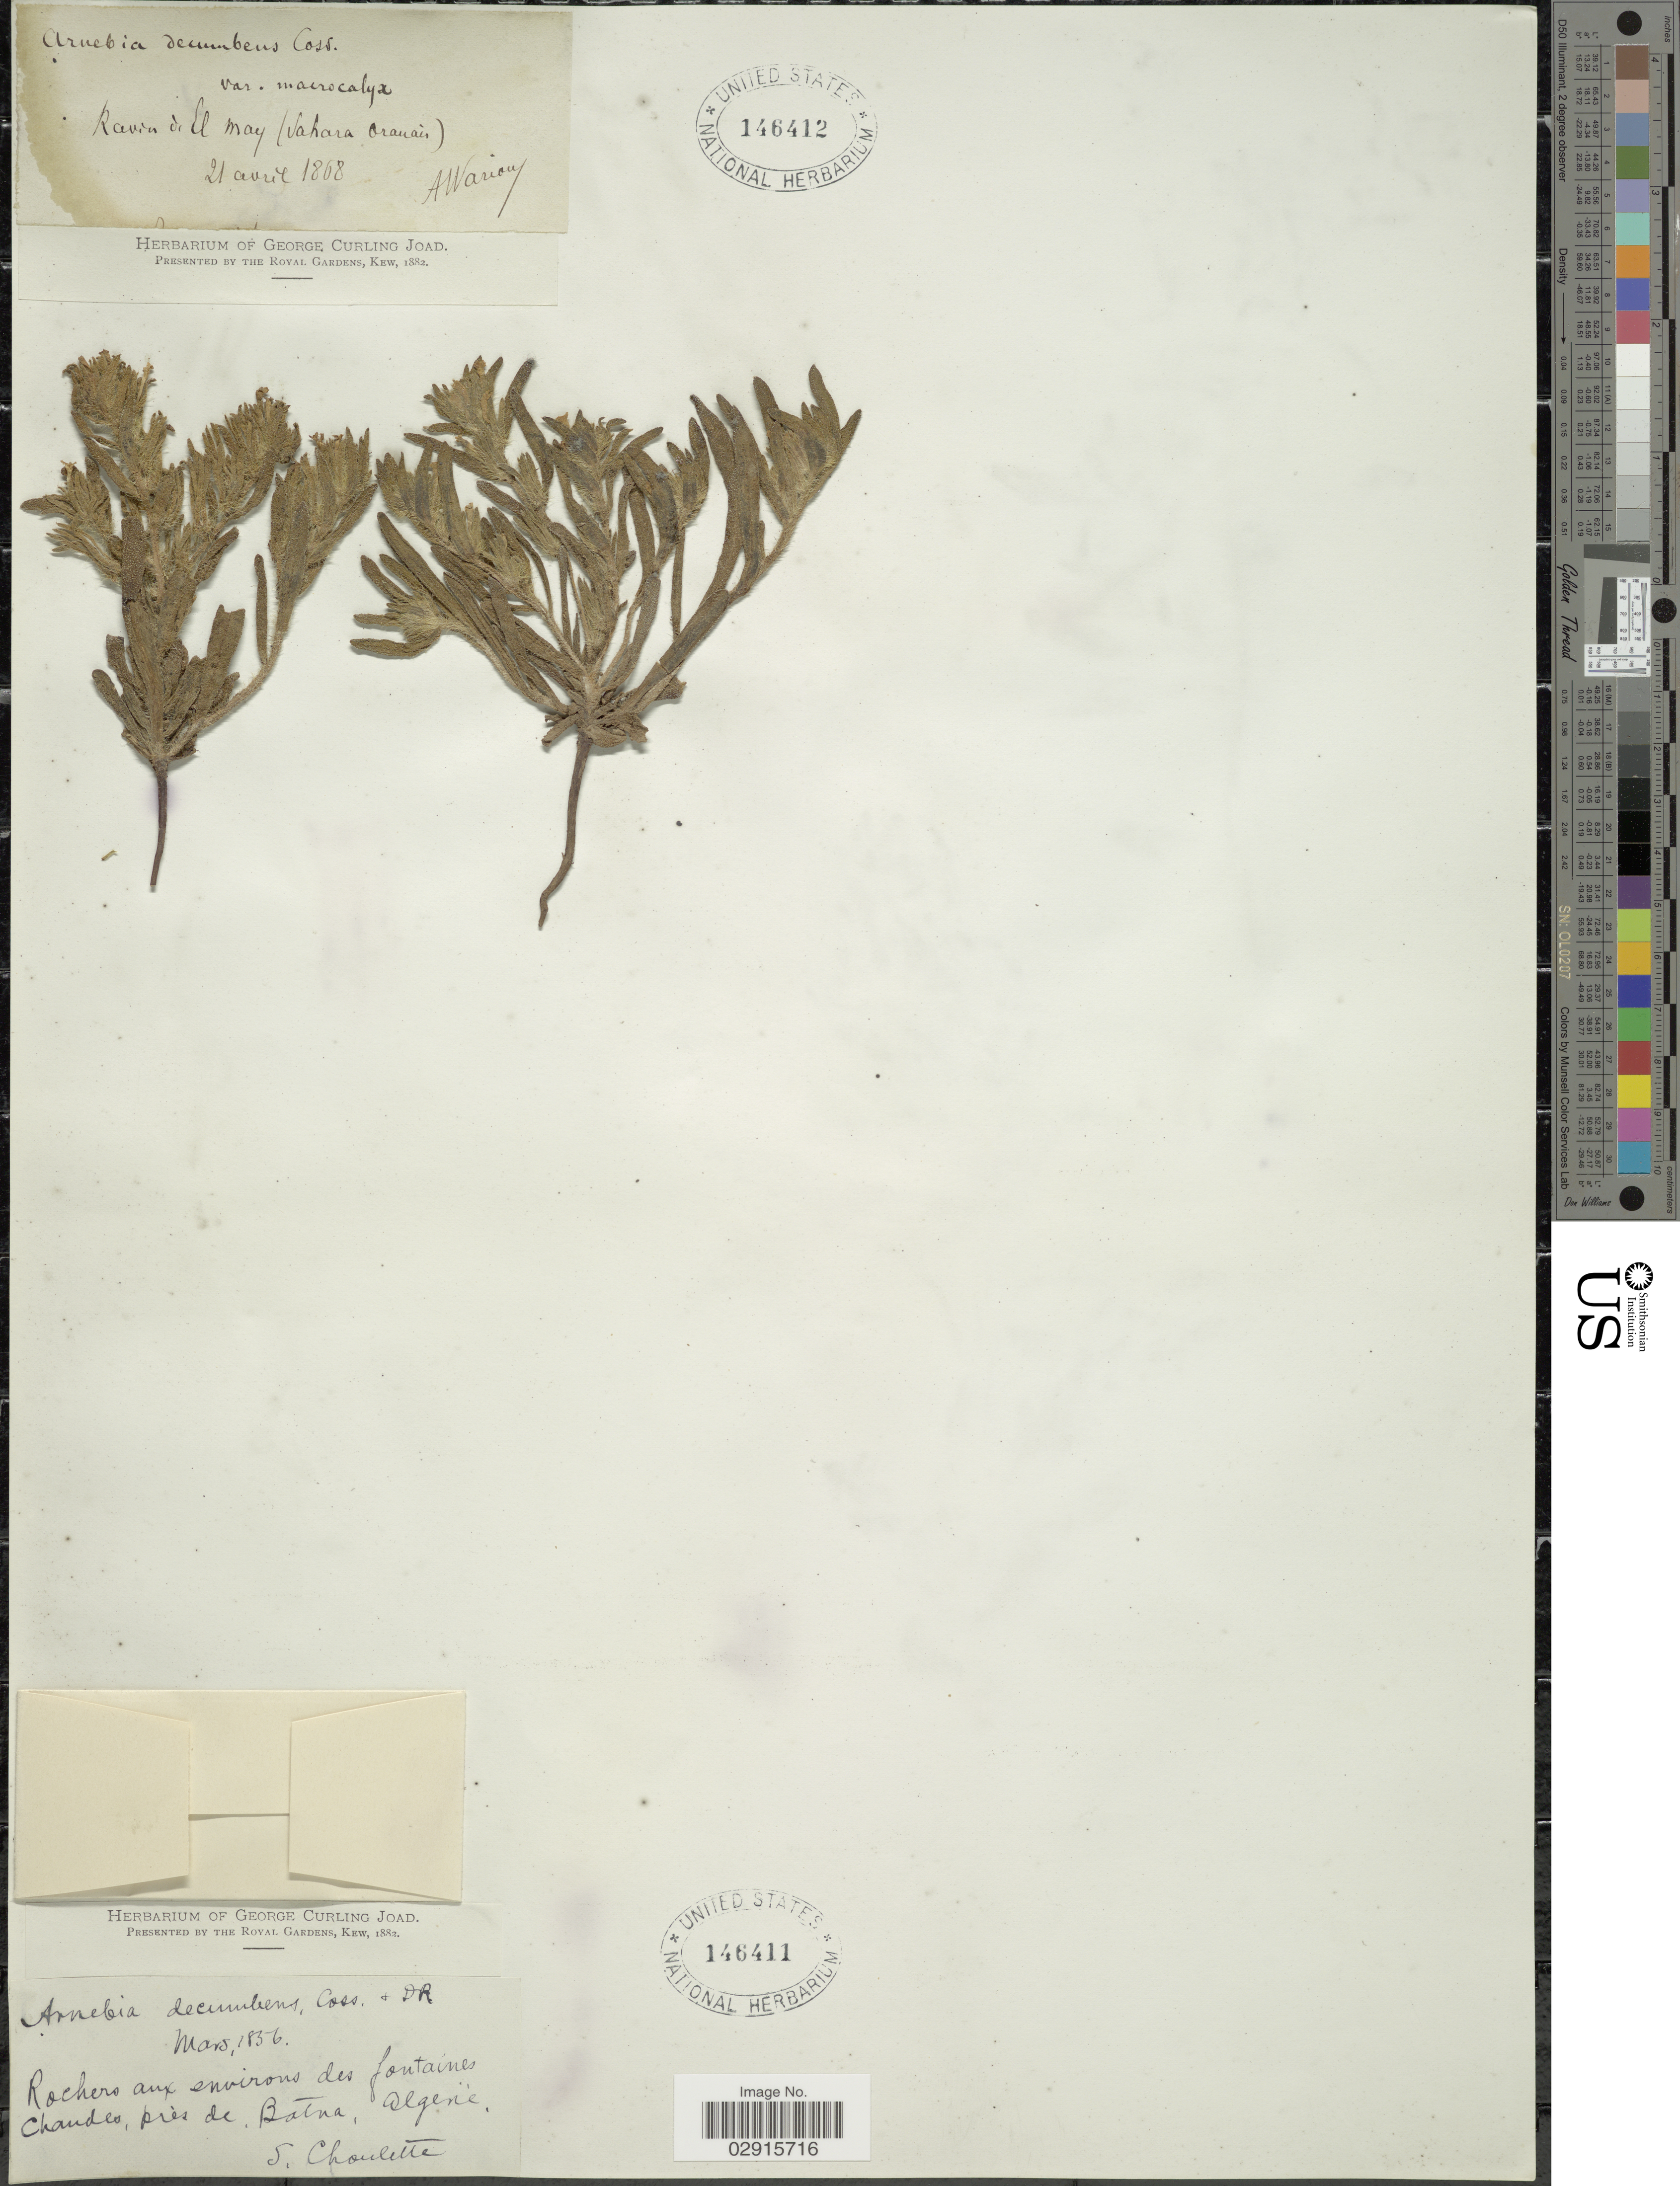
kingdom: Plantae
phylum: Tracheophyta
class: Magnoliopsida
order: Boraginales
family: Boraginaceae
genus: Arnebia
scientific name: Arnebia decumbens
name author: (Vent.) Coss. & Kralik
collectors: S. Choulette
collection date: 1856-03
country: Algeria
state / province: Batna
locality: Rochers aux environs des fontaines chandes, près de Batna.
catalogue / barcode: US 146411